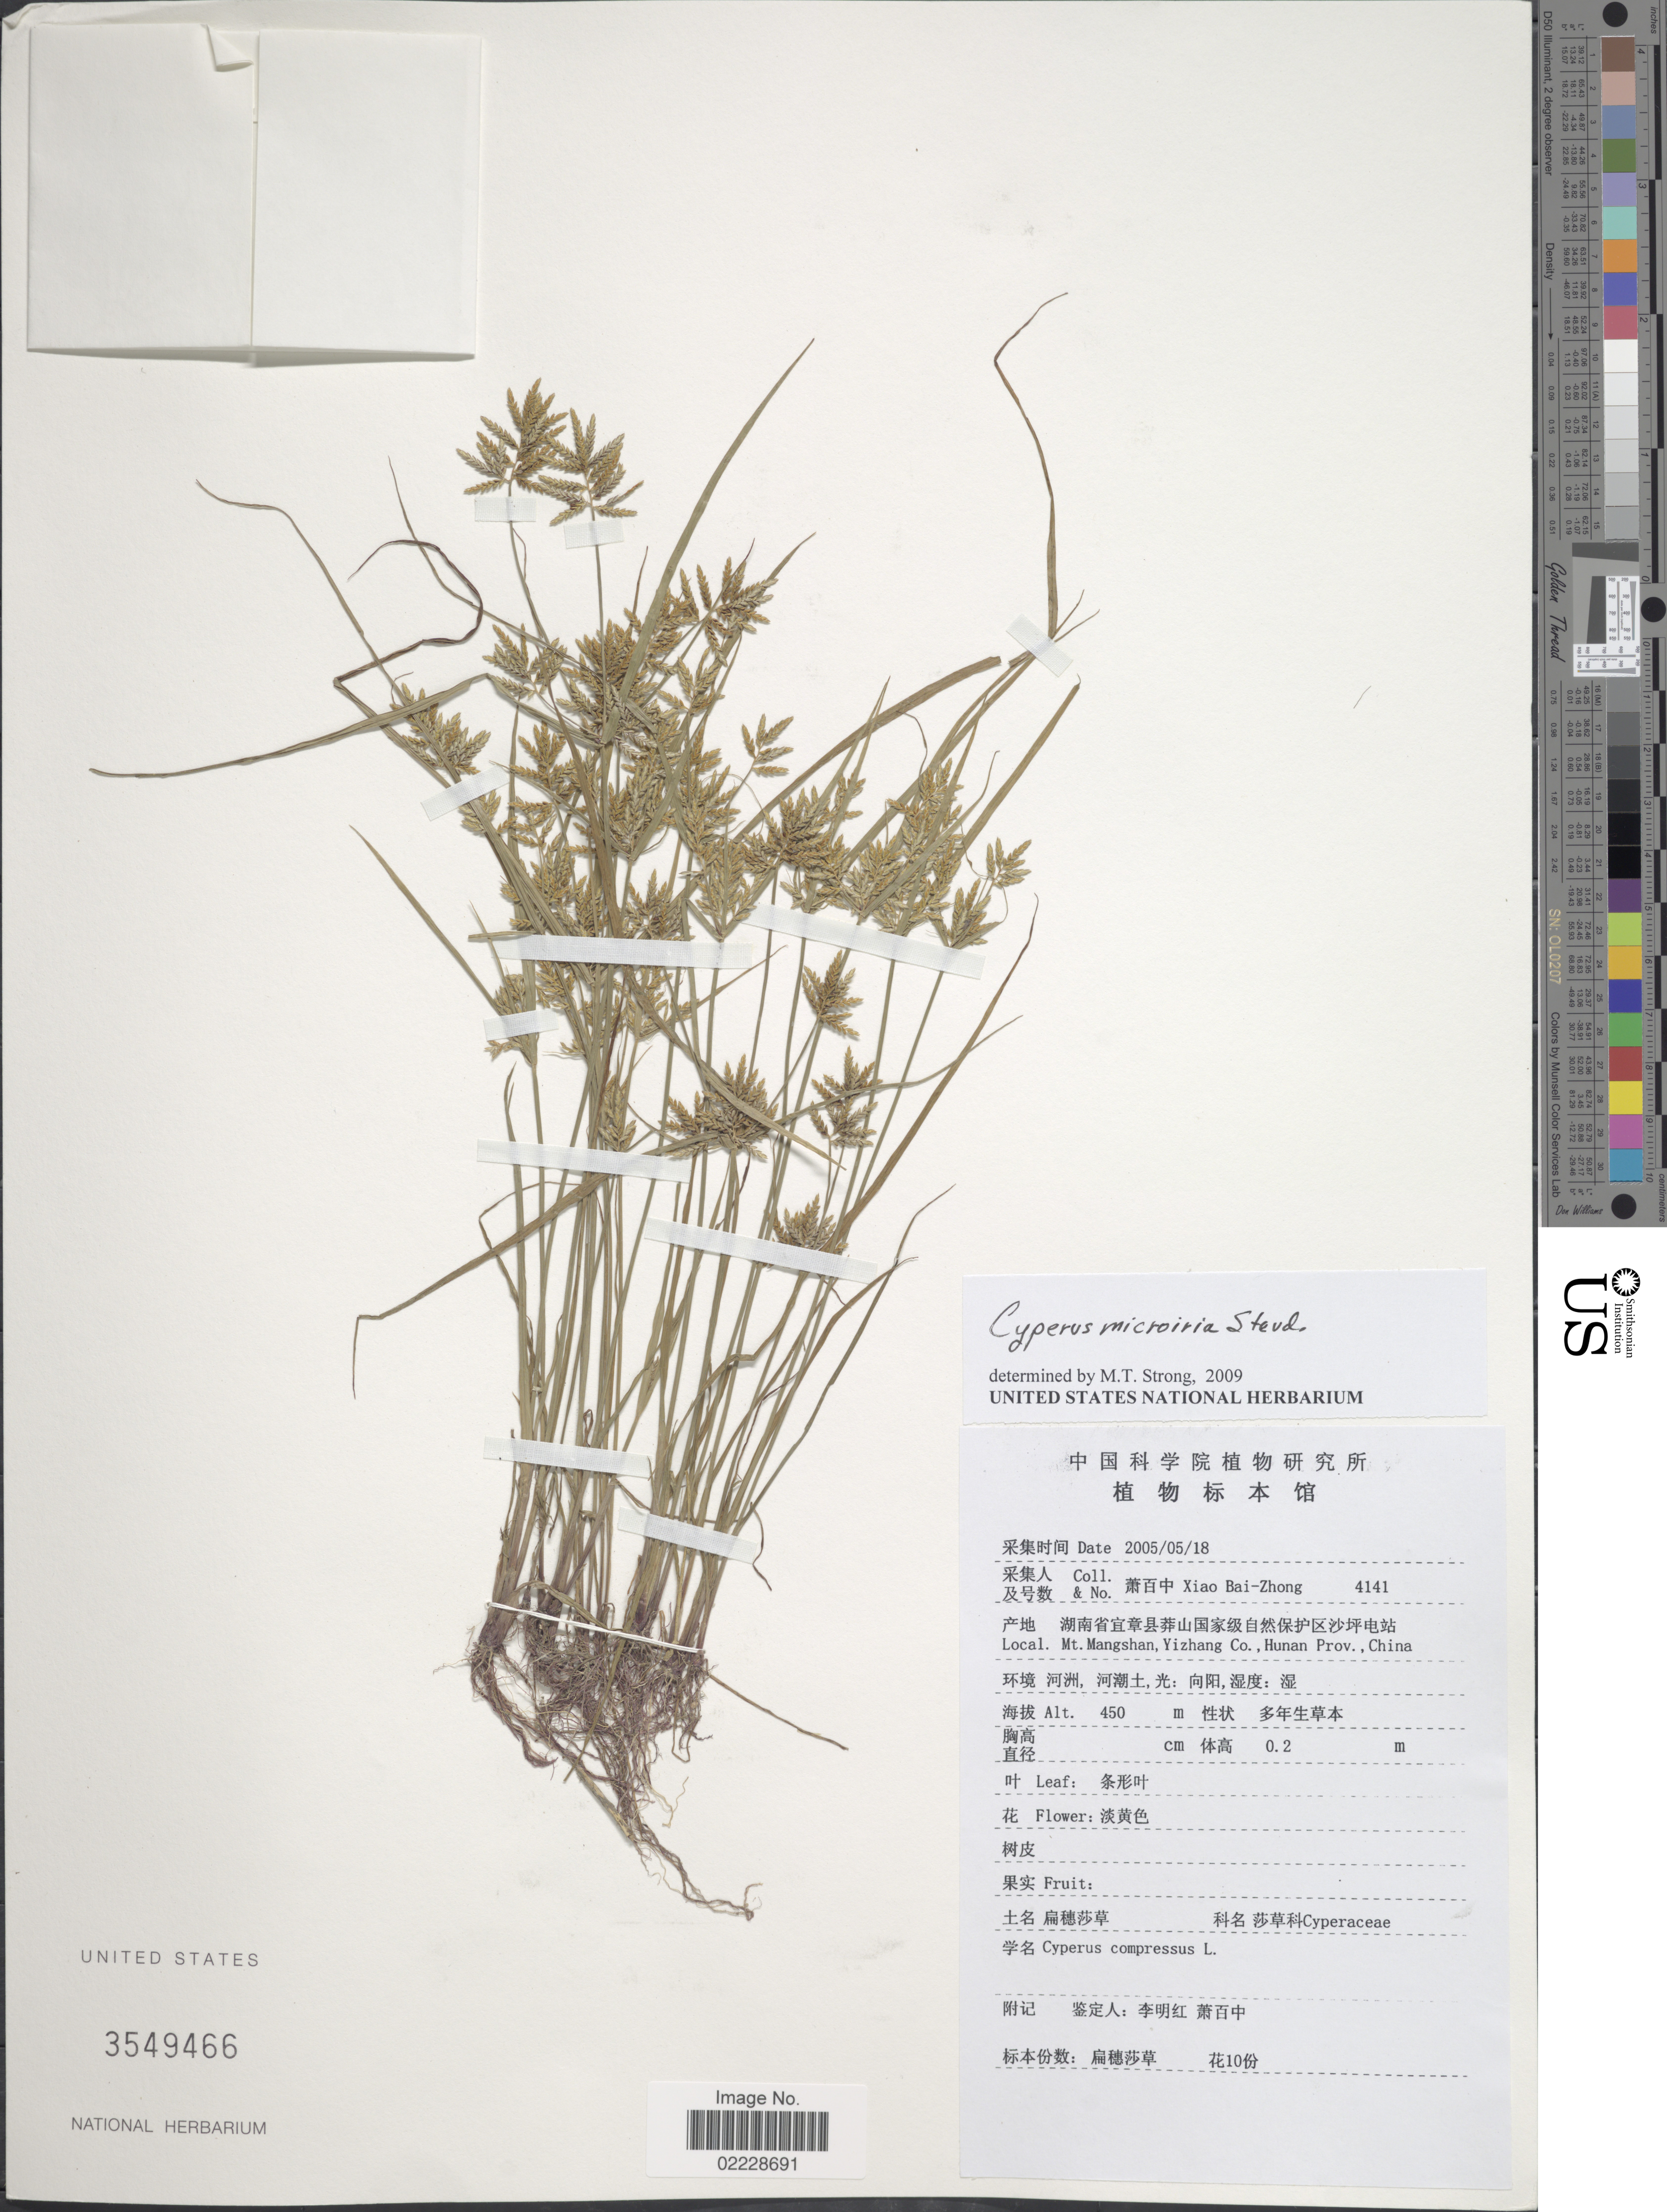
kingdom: Plantae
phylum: Tracheophyta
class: Liliopsida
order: Poales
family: Cyperaceae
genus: Cyperus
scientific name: Cyperus microiria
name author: Steud.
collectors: B. Z. Xiao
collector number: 4141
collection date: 2005-05-18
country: China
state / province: Hunan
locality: Mt. Mangshan, Yizhang C.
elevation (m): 450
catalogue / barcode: US 3549466